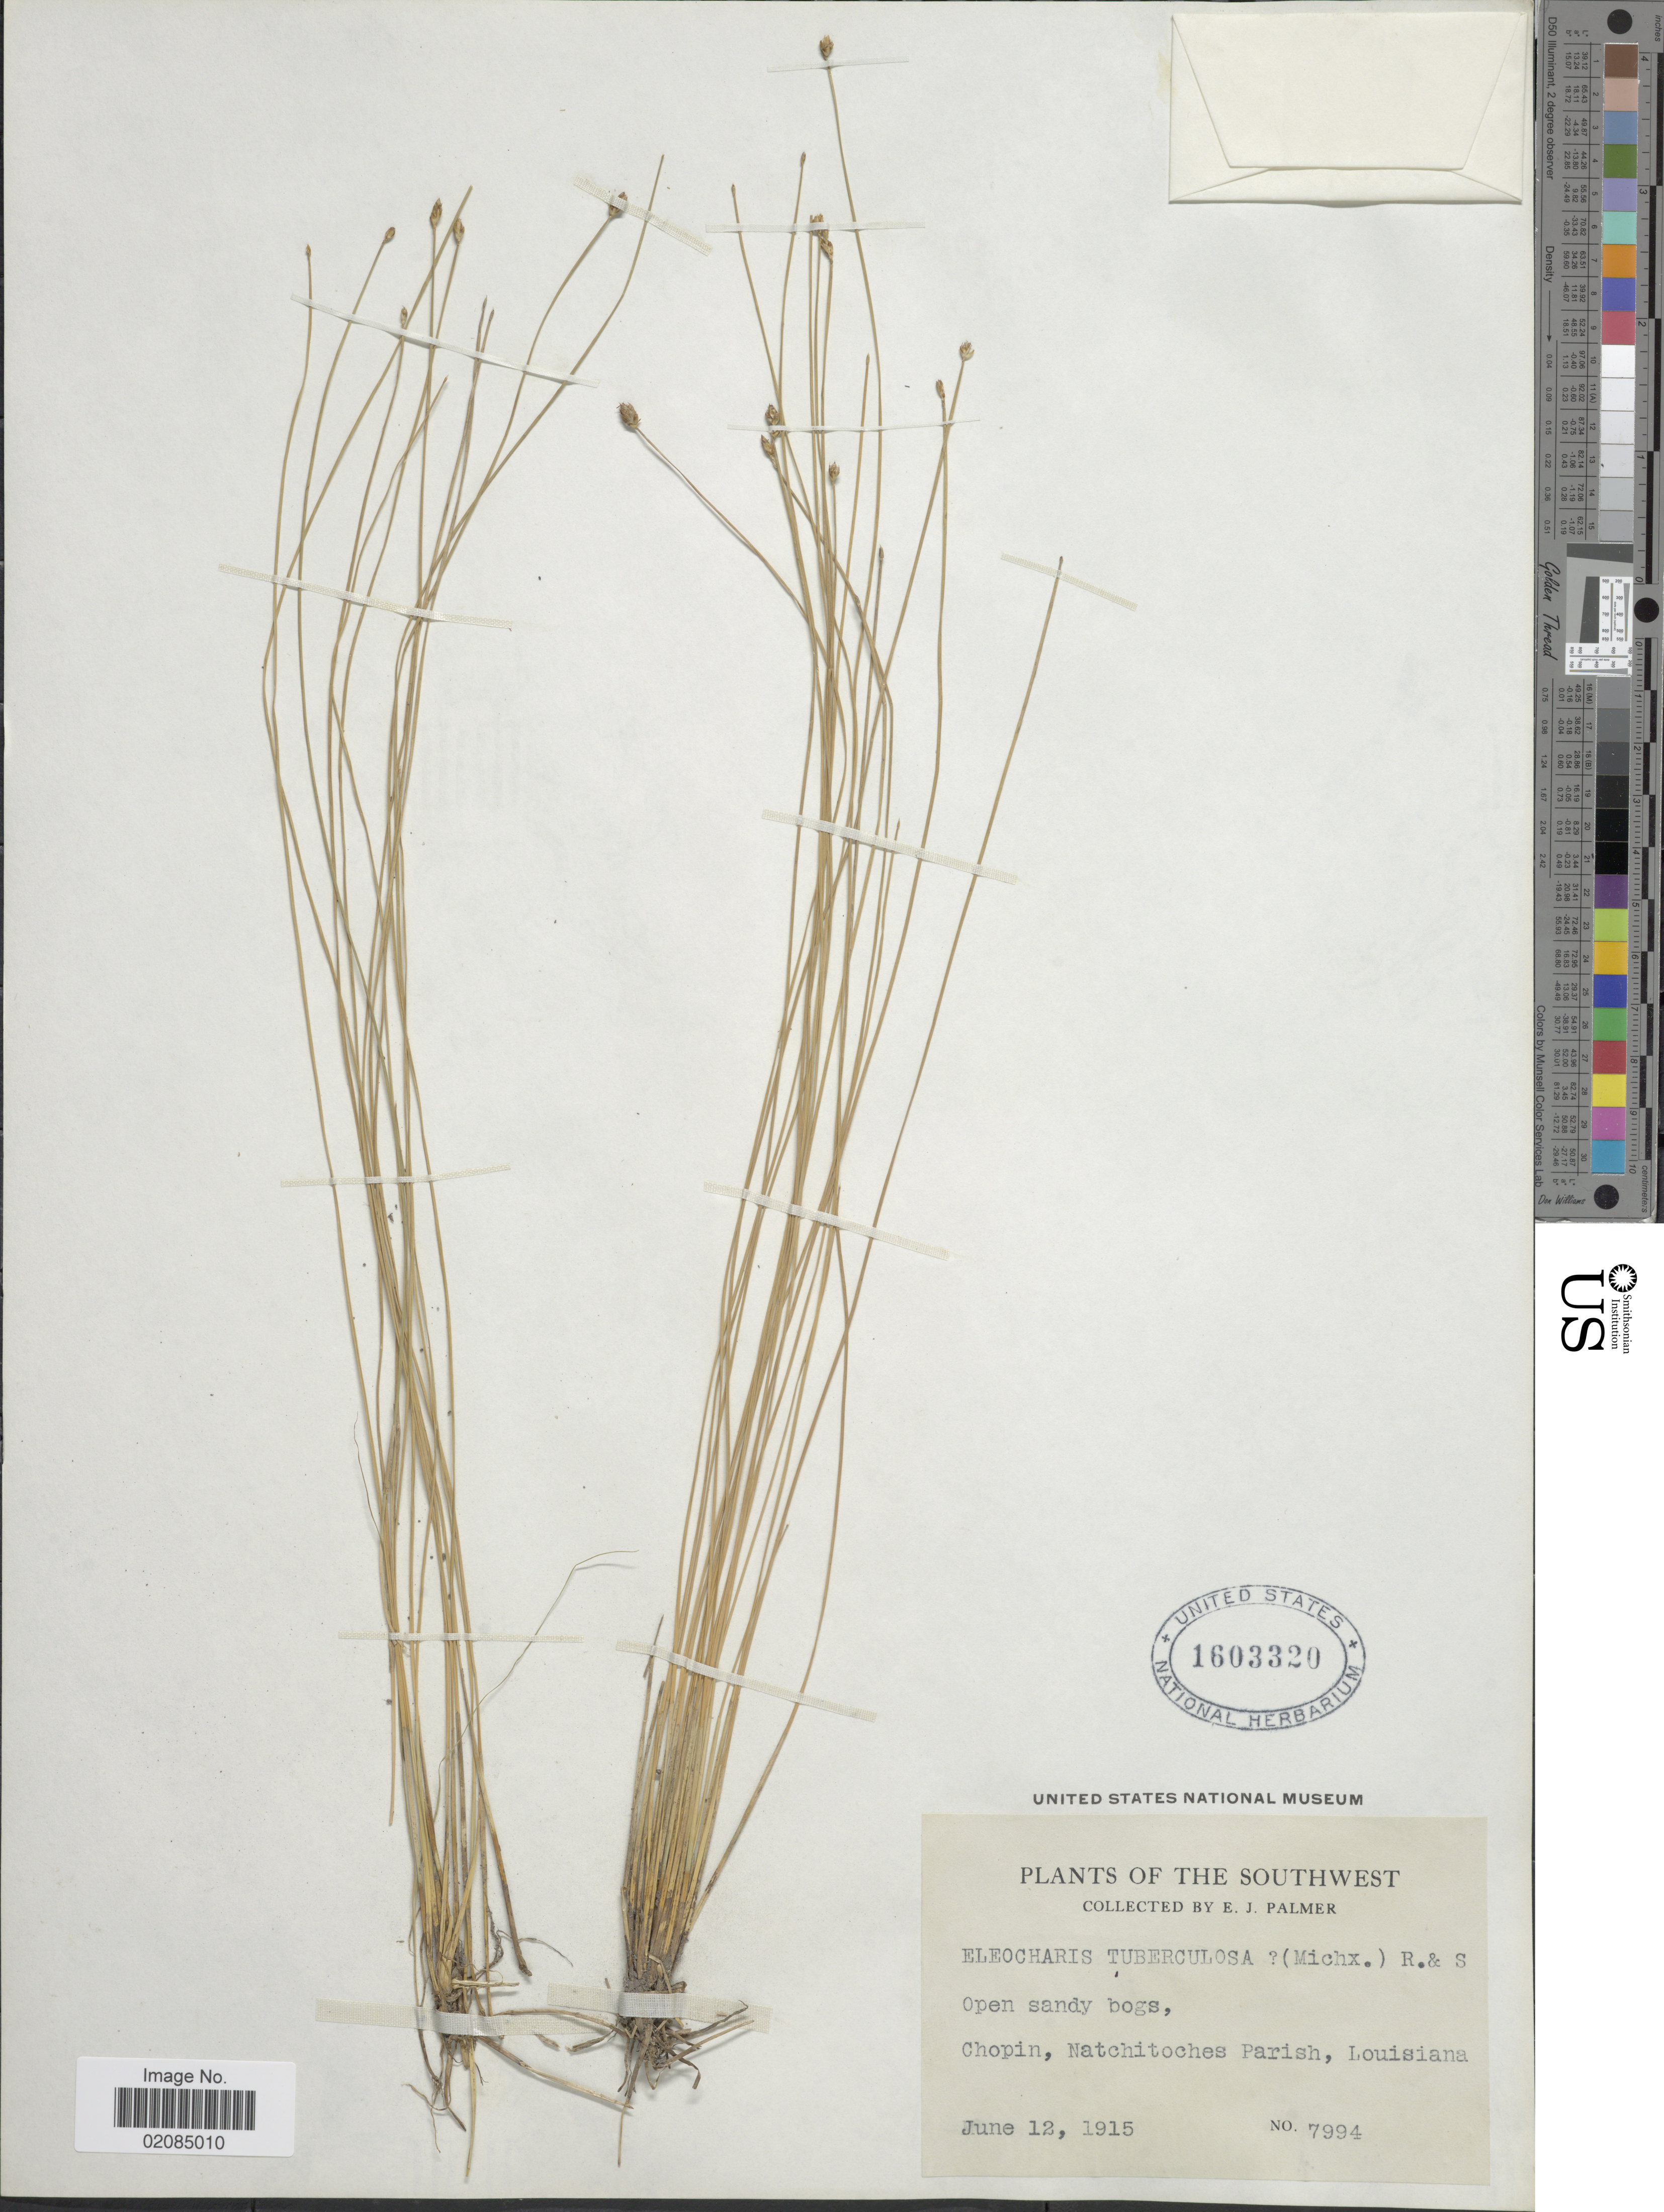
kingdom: Plantae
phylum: Tracheophyta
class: Liliopsida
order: Poales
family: Cyperaceae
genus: Eleocharis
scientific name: Eleocharis tuberculosa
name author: (Michx.) Roem. & Schult.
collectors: E. J. Palmer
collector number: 7994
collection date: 1915-06-12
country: United States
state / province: Louisiana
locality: The Southwest, Chopin, Natchitoches Parish.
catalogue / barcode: US 1603320